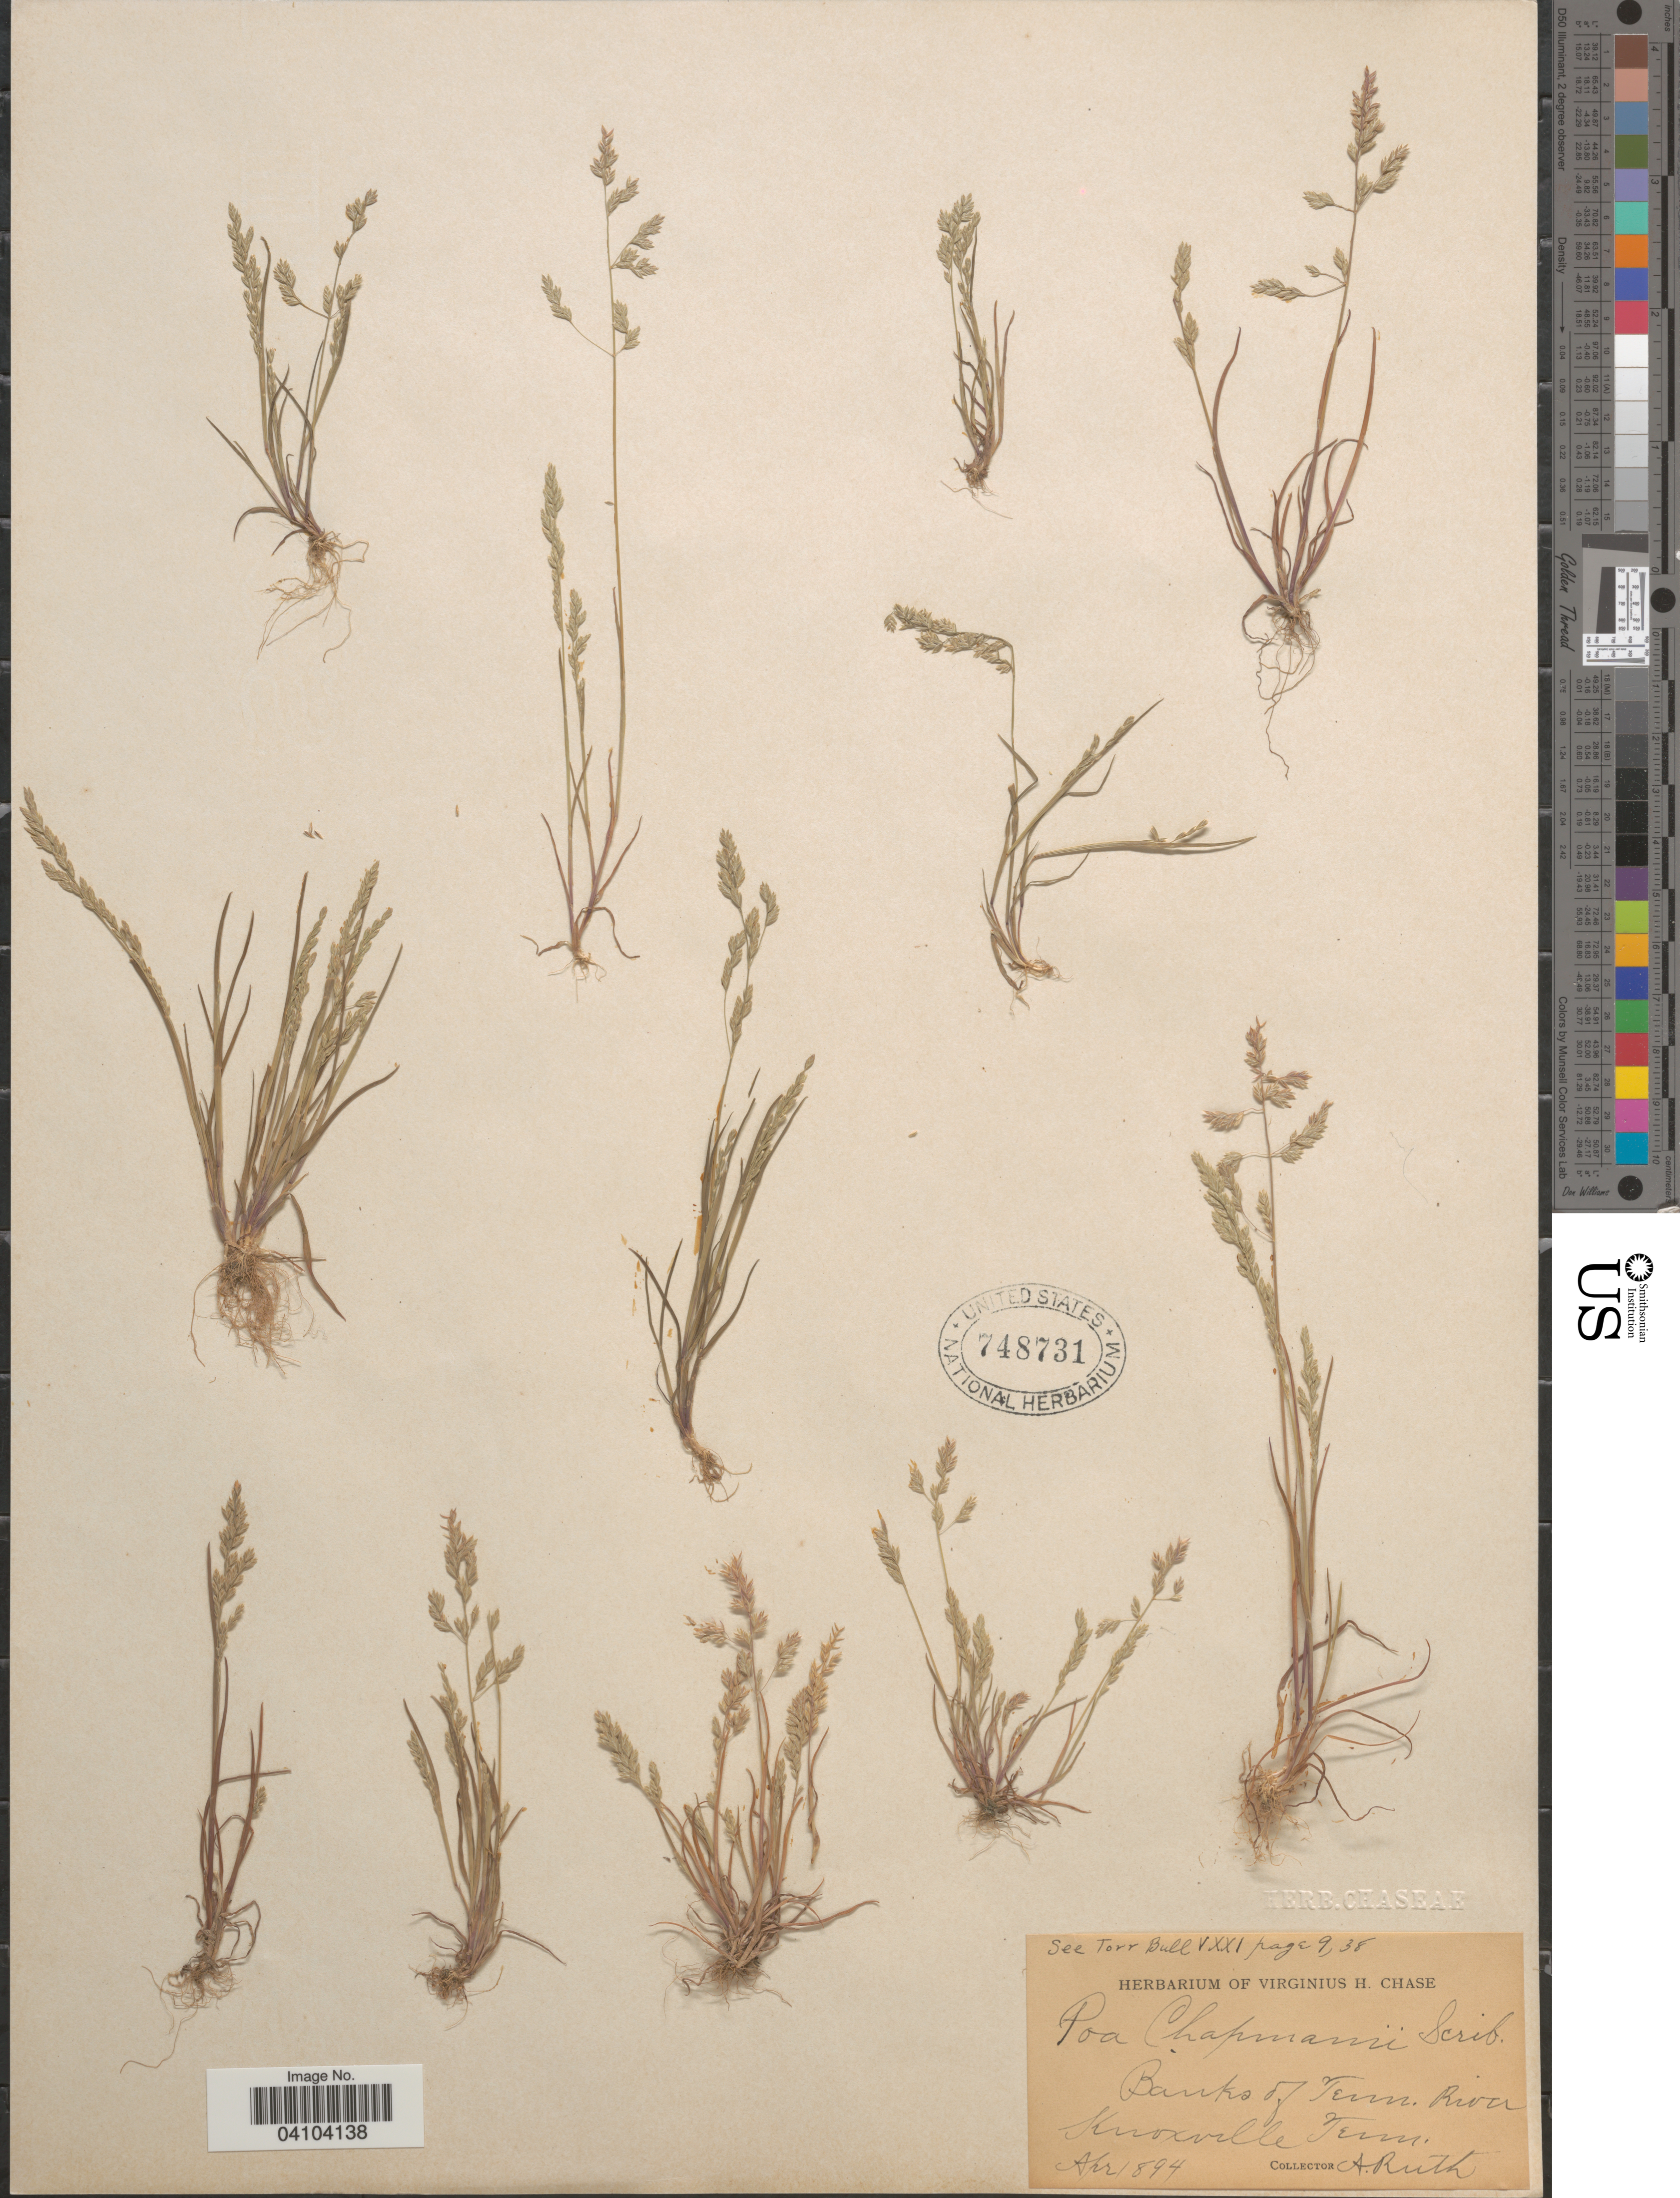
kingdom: Plantae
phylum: Tracheophyta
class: Liliopsida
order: Poales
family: Poaceae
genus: Poa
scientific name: Poa chapmaniana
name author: Scribn.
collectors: A. Ruth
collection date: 1894-04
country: United States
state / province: Tennessee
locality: Banks of Tenn. River. Knoxville.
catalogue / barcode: US 748731